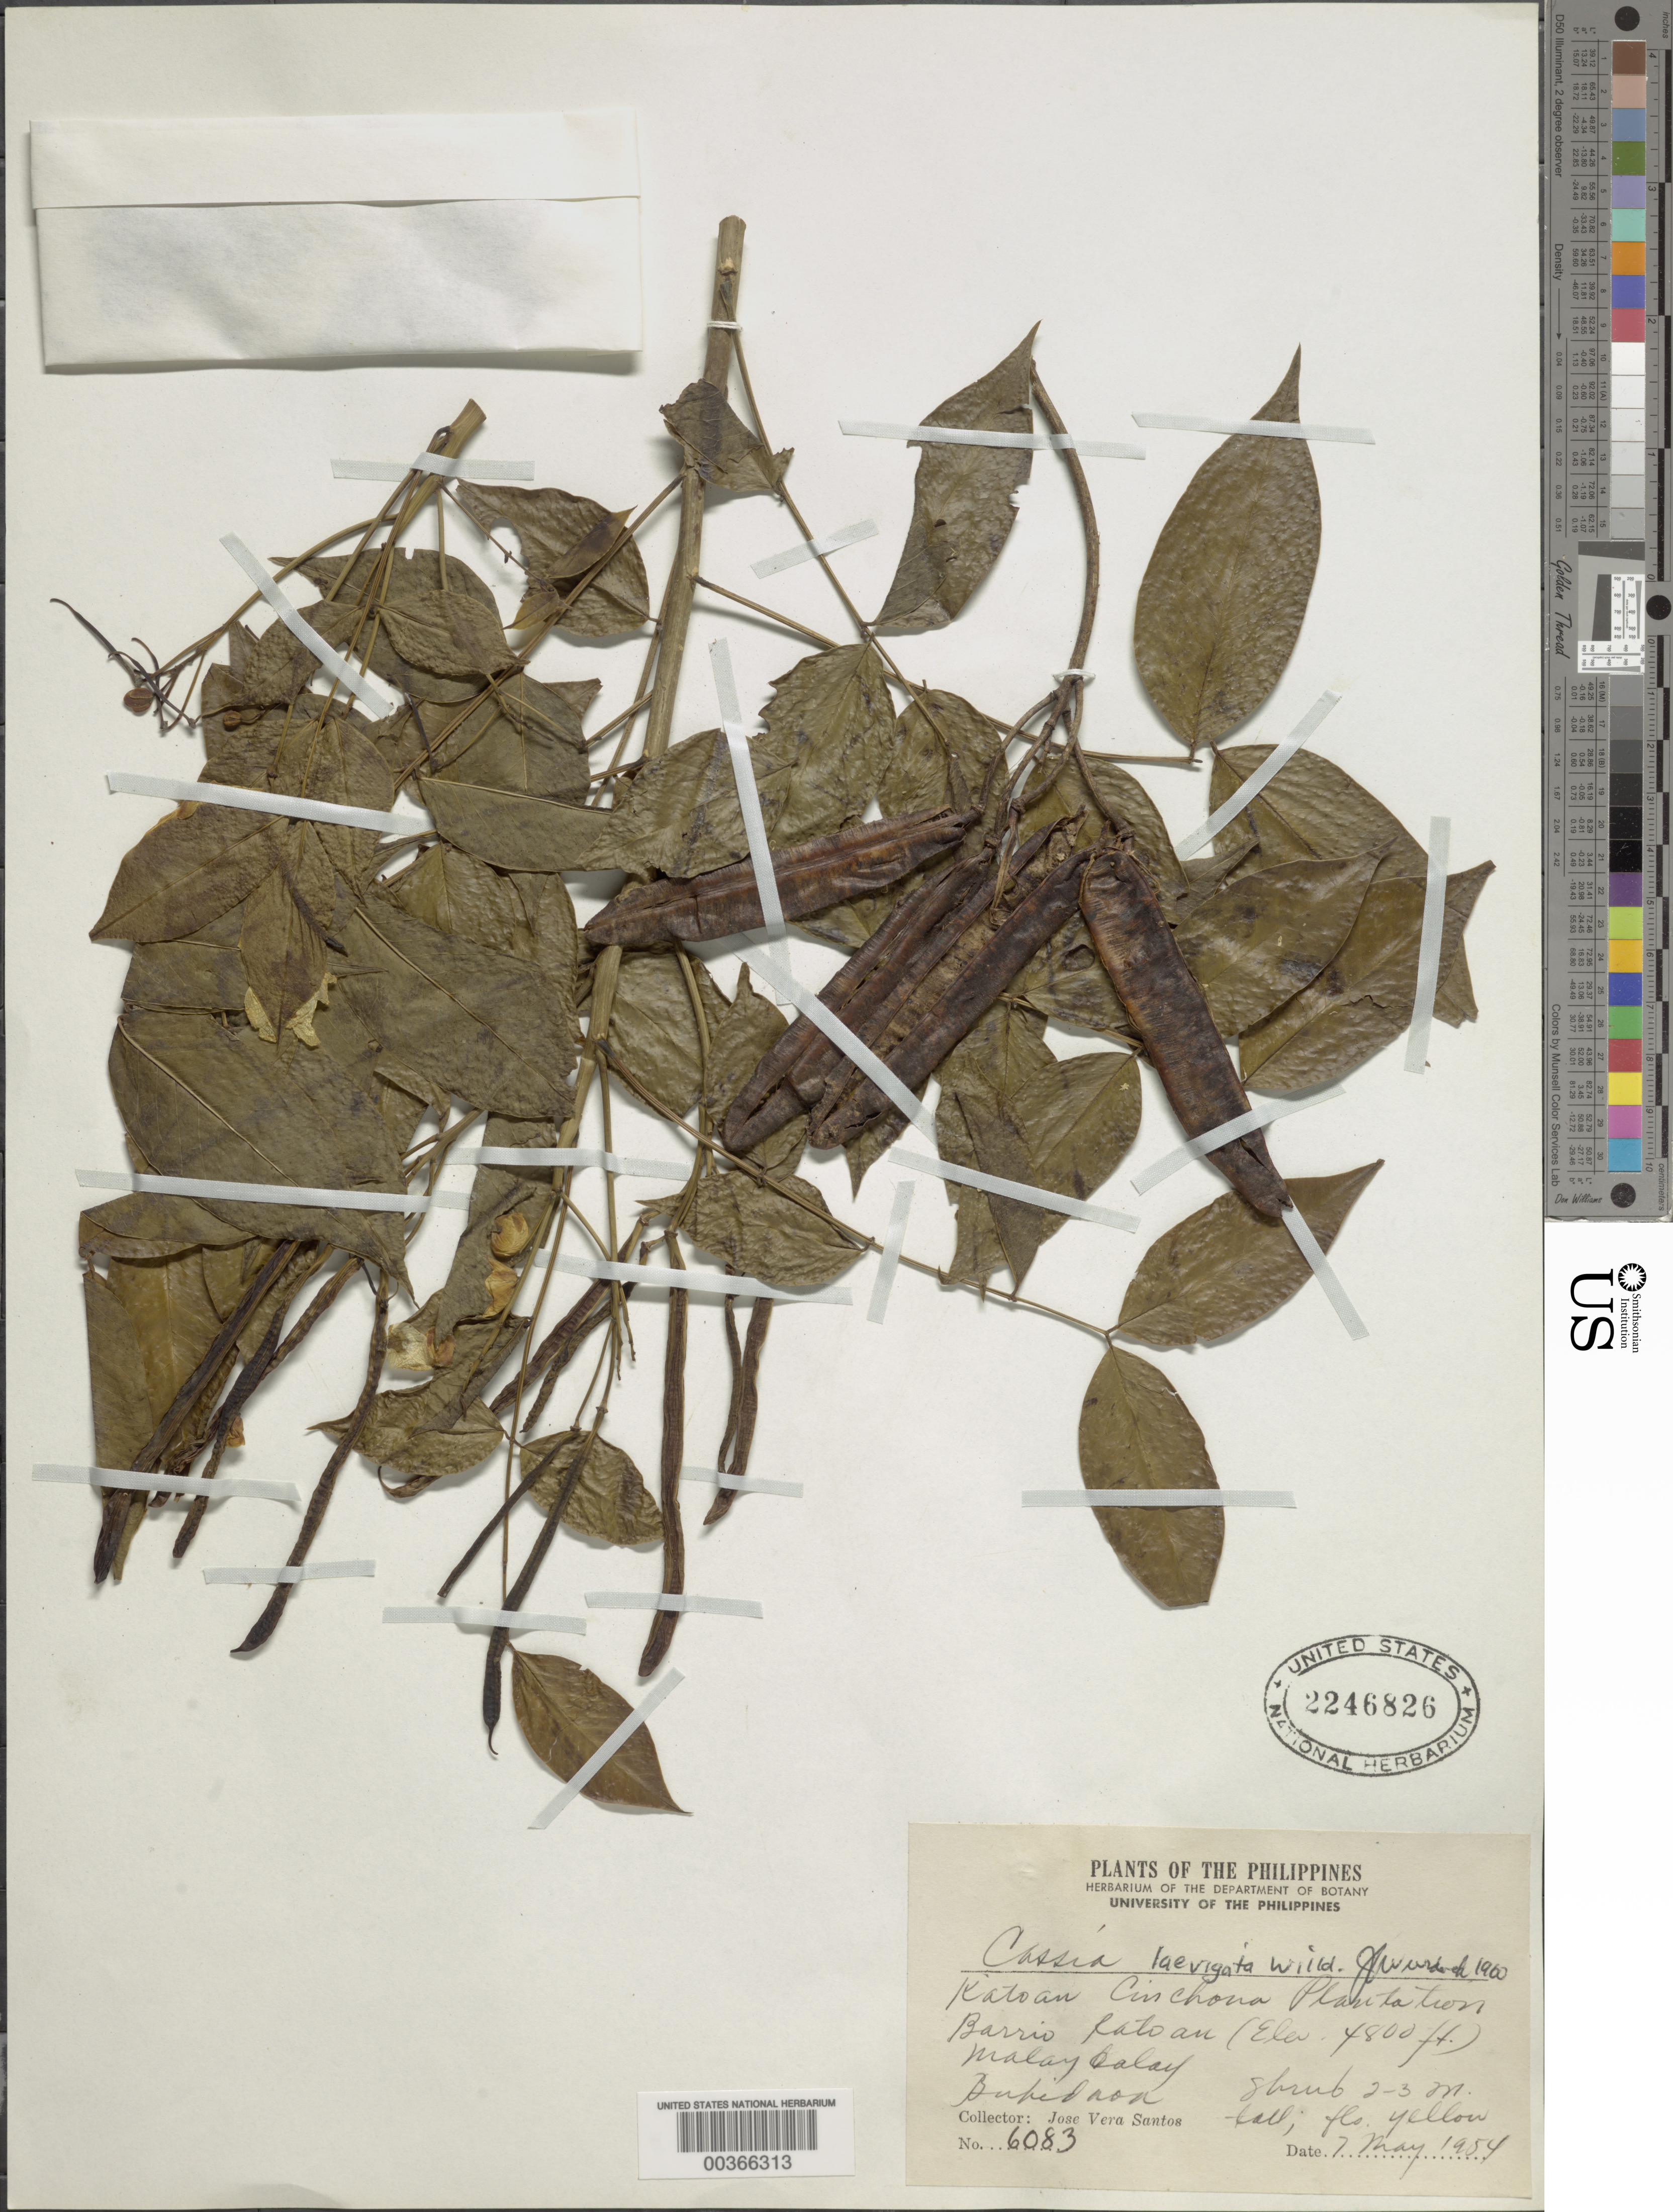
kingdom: Plantae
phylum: Tracheophyta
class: Magnoliopsida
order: Fabales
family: Fabaceae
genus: Senna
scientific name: Senna septemtrionalis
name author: (Viv.) H.S. Irwin & Barneby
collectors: J. V. Santos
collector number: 6083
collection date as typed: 07 May 1954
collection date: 1954-05-07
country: Philippines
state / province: Northern Mindanao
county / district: Bukidnon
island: Mindanao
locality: Katoan cinchona plantation; barrio ratoan; malay balay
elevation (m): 1463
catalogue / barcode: US 2246826